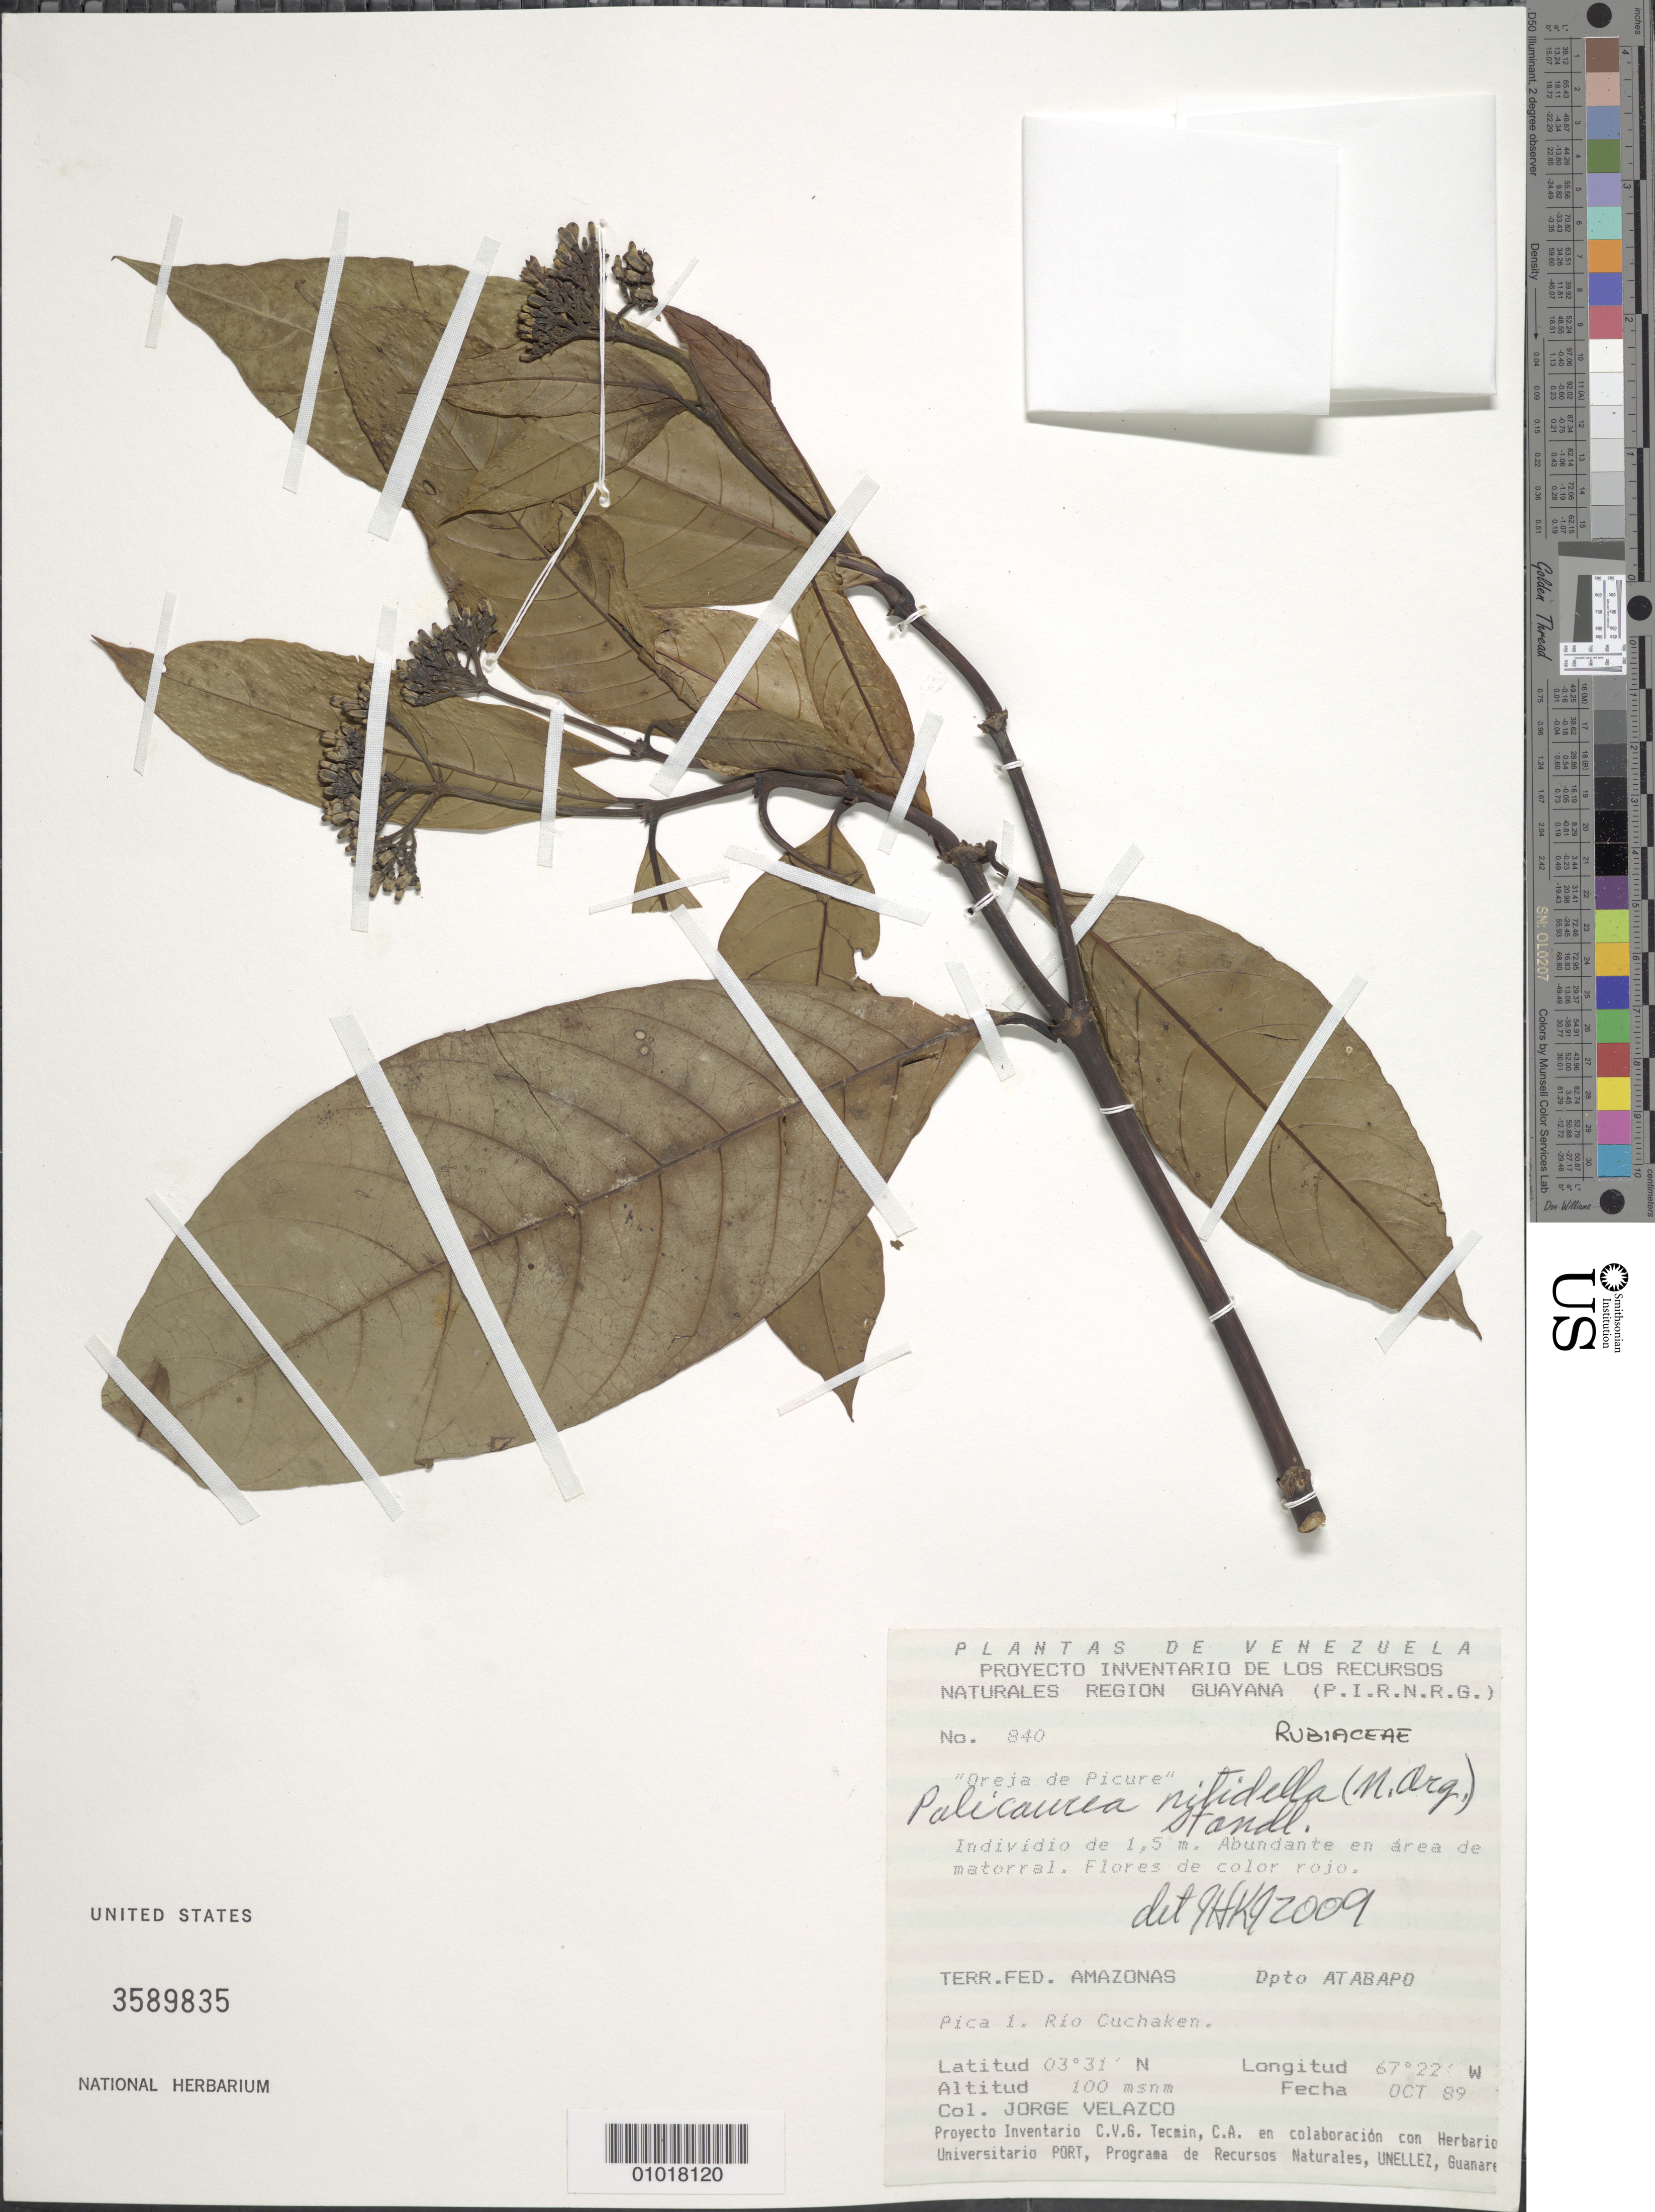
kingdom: Plantae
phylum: Tracheophyta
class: Magnoliopsida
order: Gentianales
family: Rubiaceae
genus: Palicourea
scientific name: Palicourea nitidella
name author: (Müll. Arg.) Standl.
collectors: J. Velazco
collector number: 840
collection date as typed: Oct-89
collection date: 1989-10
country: Venezuela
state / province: Amazonas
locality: Pica 1. Rio Cuchaken.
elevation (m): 100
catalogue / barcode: US 3589835